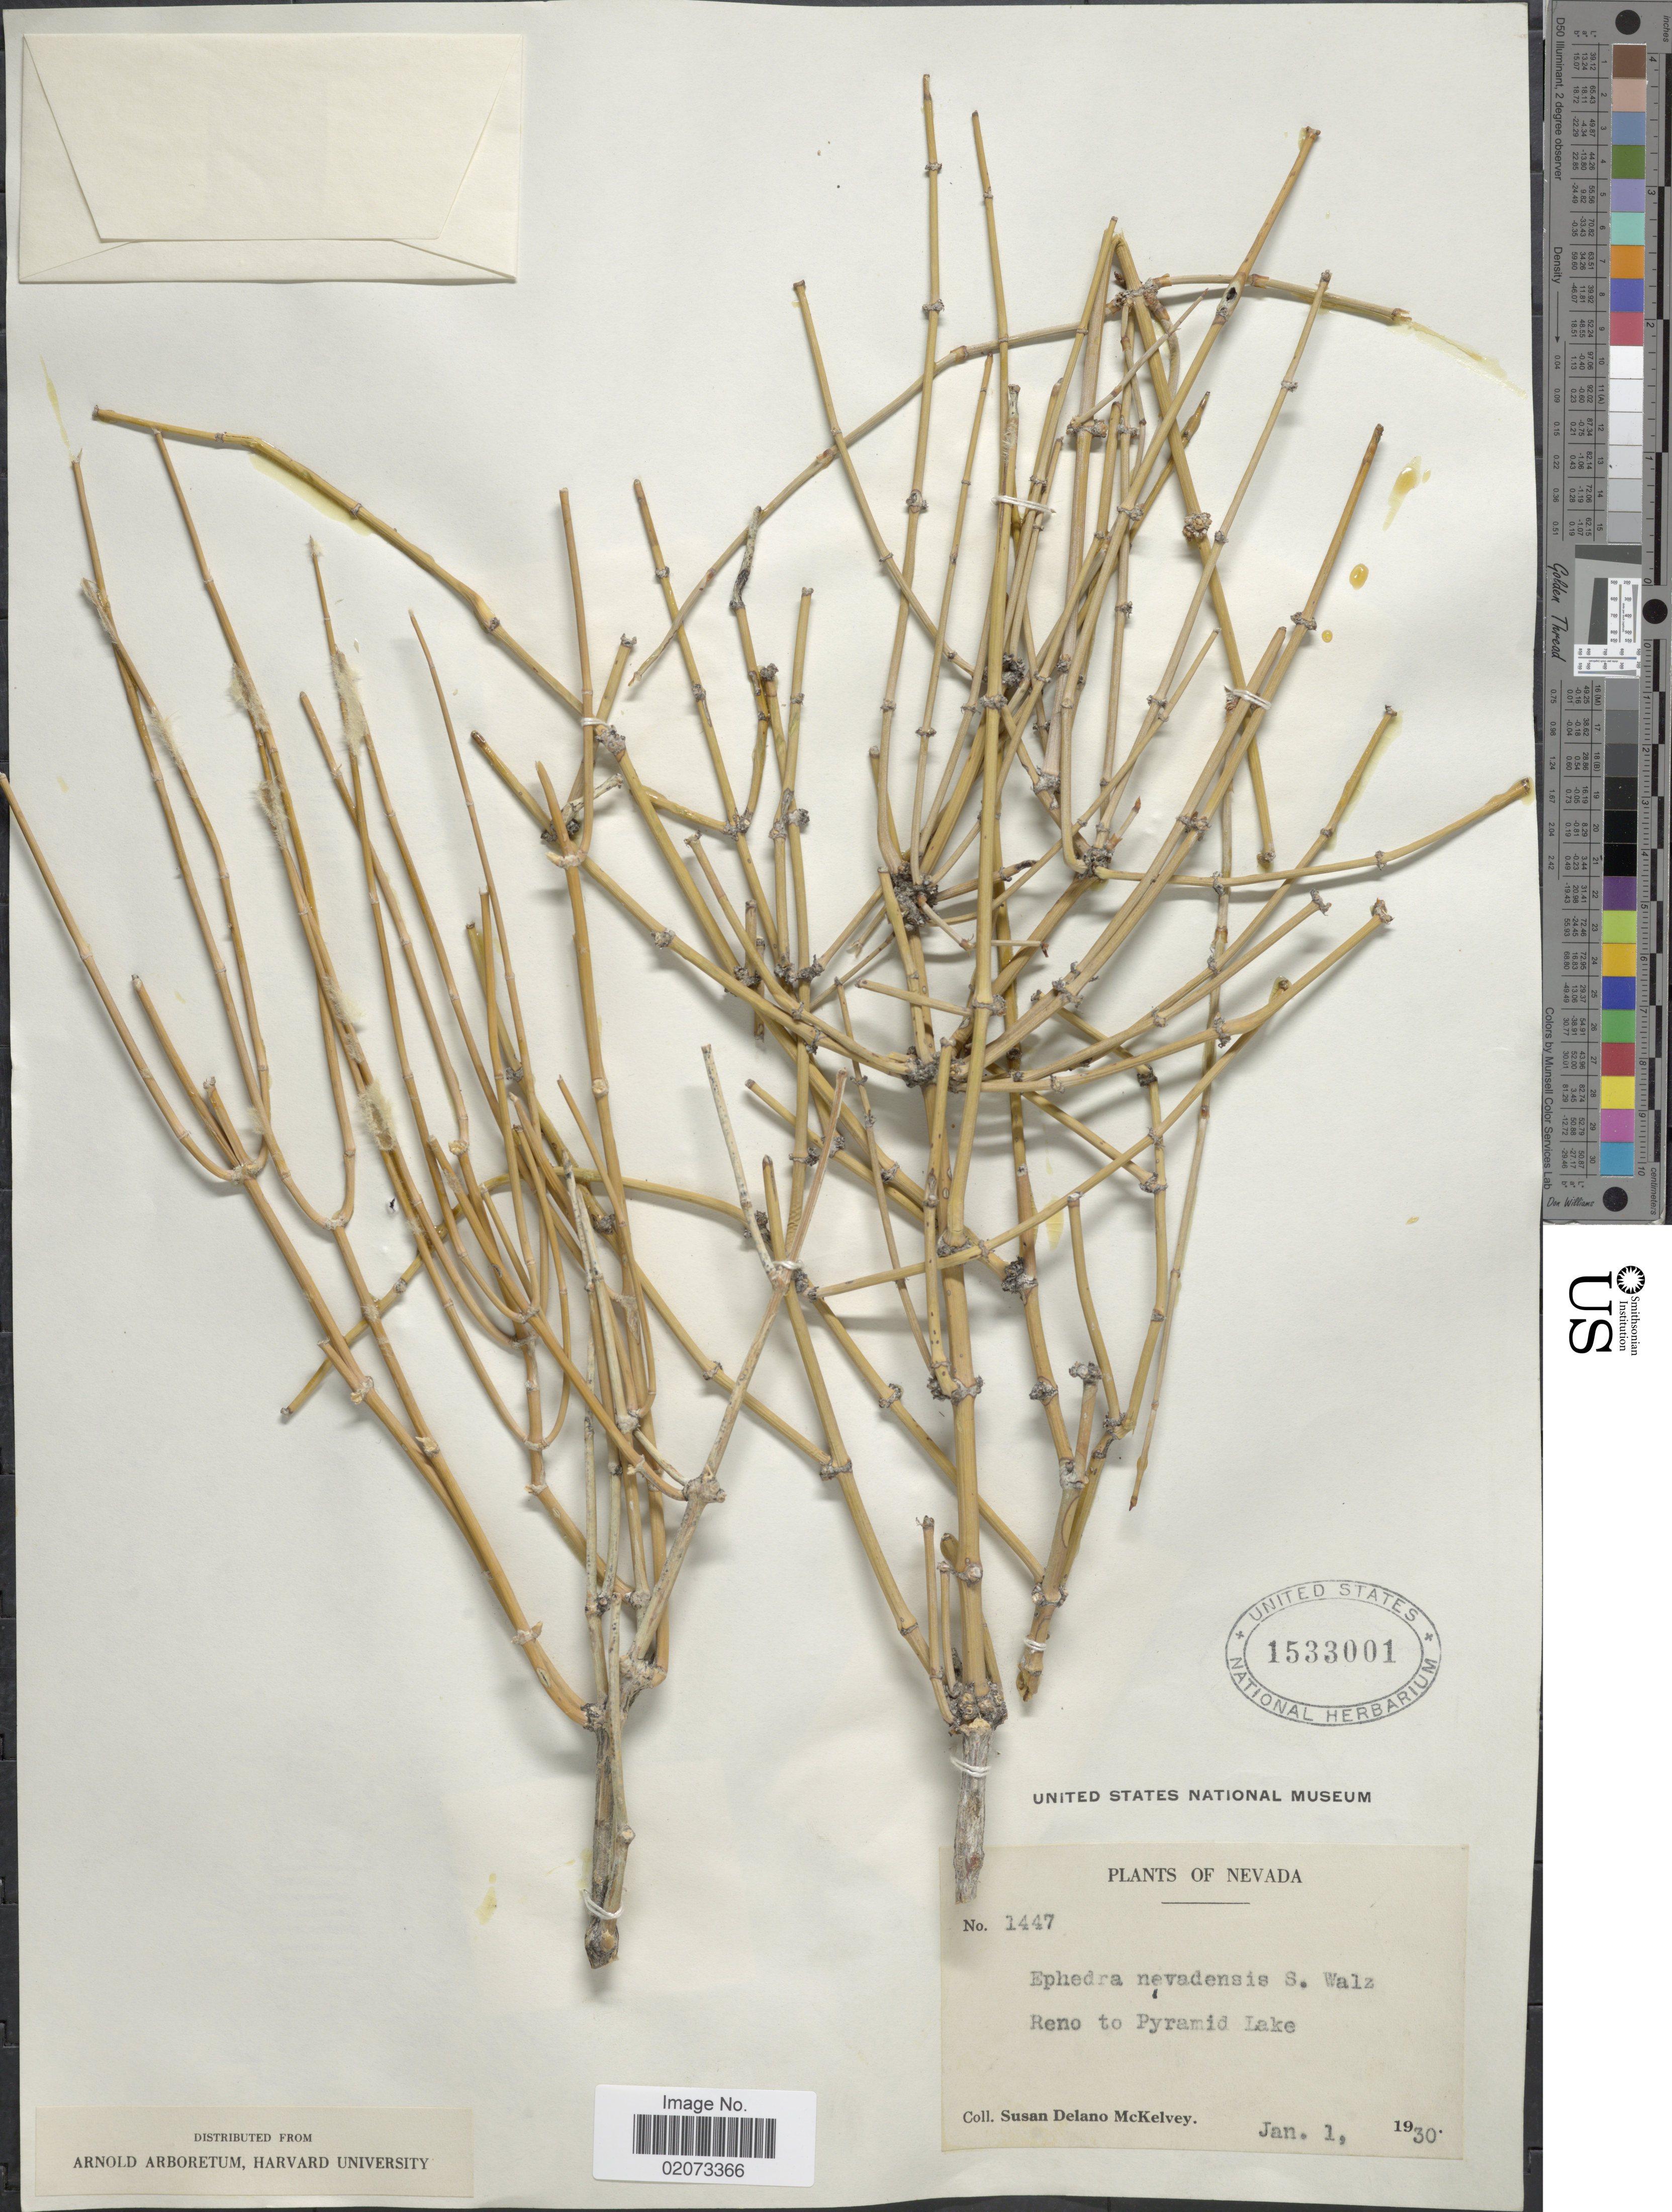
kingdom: Plantae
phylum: Tracheophyta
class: Gnetopsida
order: Ephedrales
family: Ephedraceae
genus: Ephedra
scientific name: Ephedra nevadensis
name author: S. Watson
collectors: S. A. McKelvey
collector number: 1447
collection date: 1930-01-01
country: United States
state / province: Nevada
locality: Reno to Pyramid Lake.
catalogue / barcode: US 1533001